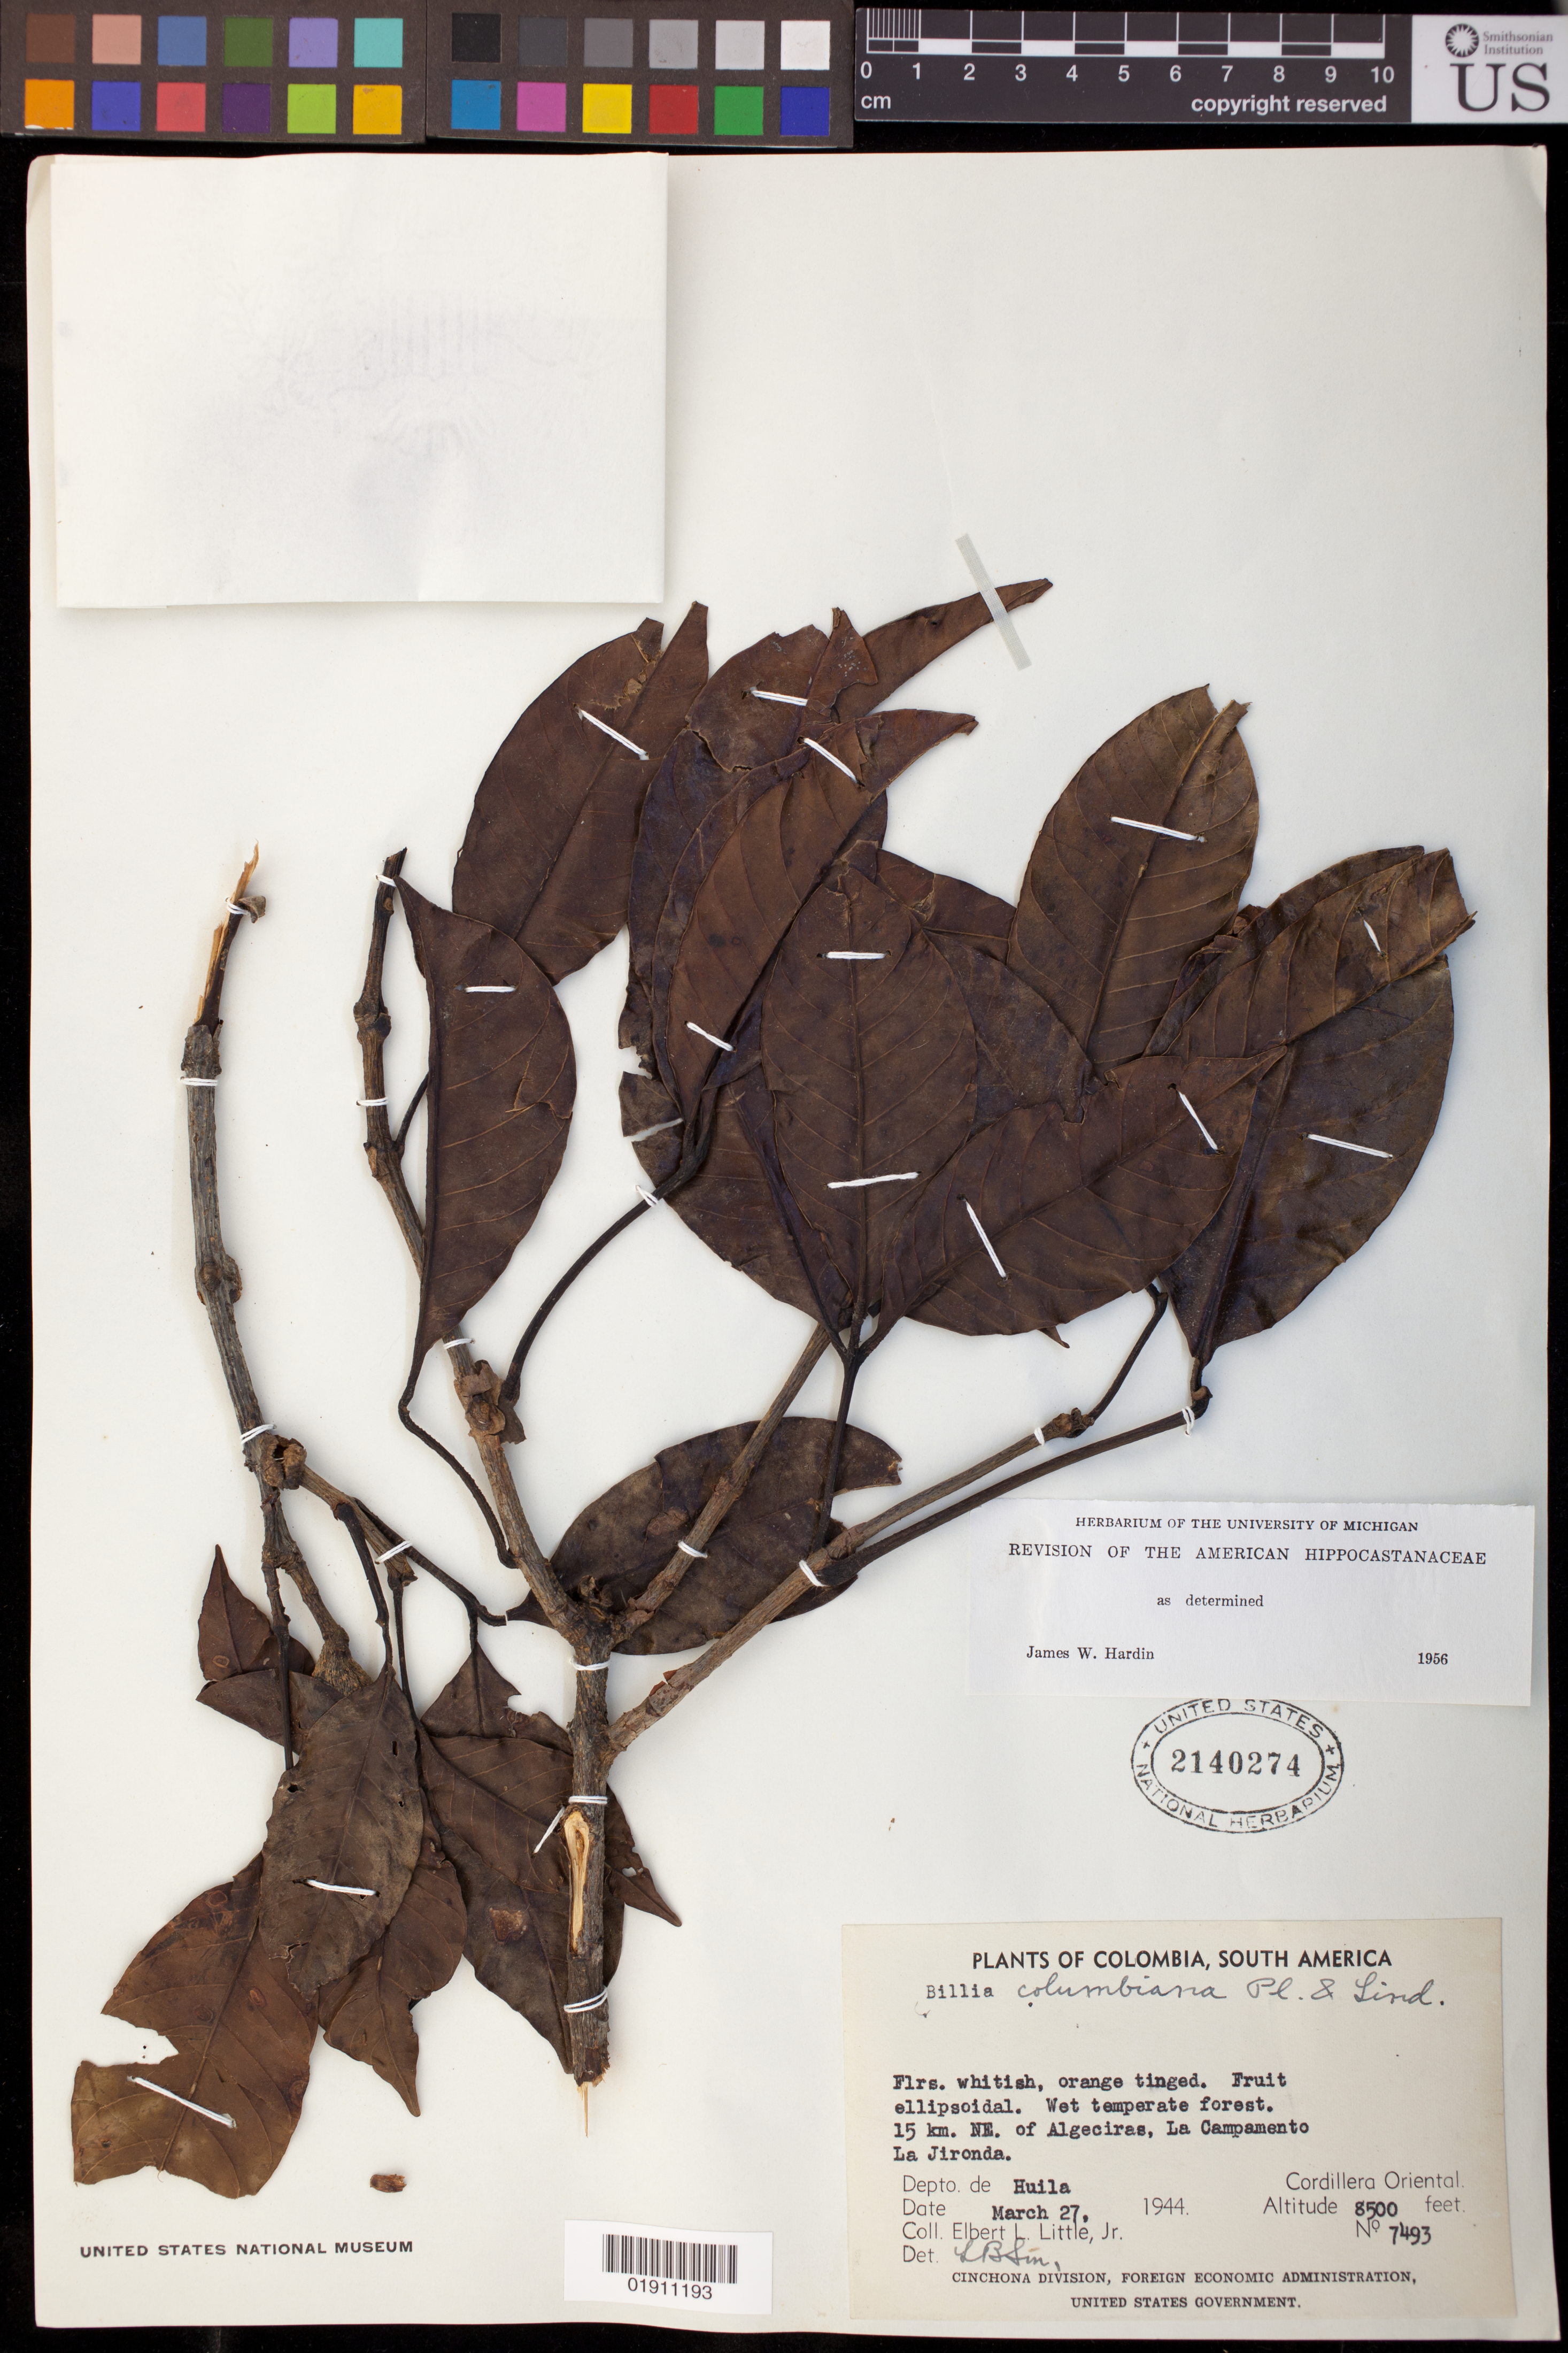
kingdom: Plantae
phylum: Tracheophyta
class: Magnoliopsida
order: Sapindales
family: Sapindaceae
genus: Billia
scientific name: Billia rosea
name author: (Planch. & Linden) C. Ulloa & P.M. Jørg.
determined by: Acevedo-Rodríguez, P., (BOT), Smithsonian Institution - National Museum of Natural History (UNITED STATES)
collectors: E. L. Little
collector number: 7493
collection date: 1944-03-27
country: Colombia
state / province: Huila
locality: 15 Km. NE. of Algeciras, La Campamento La Jironda.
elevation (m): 2591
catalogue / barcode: US 2140274